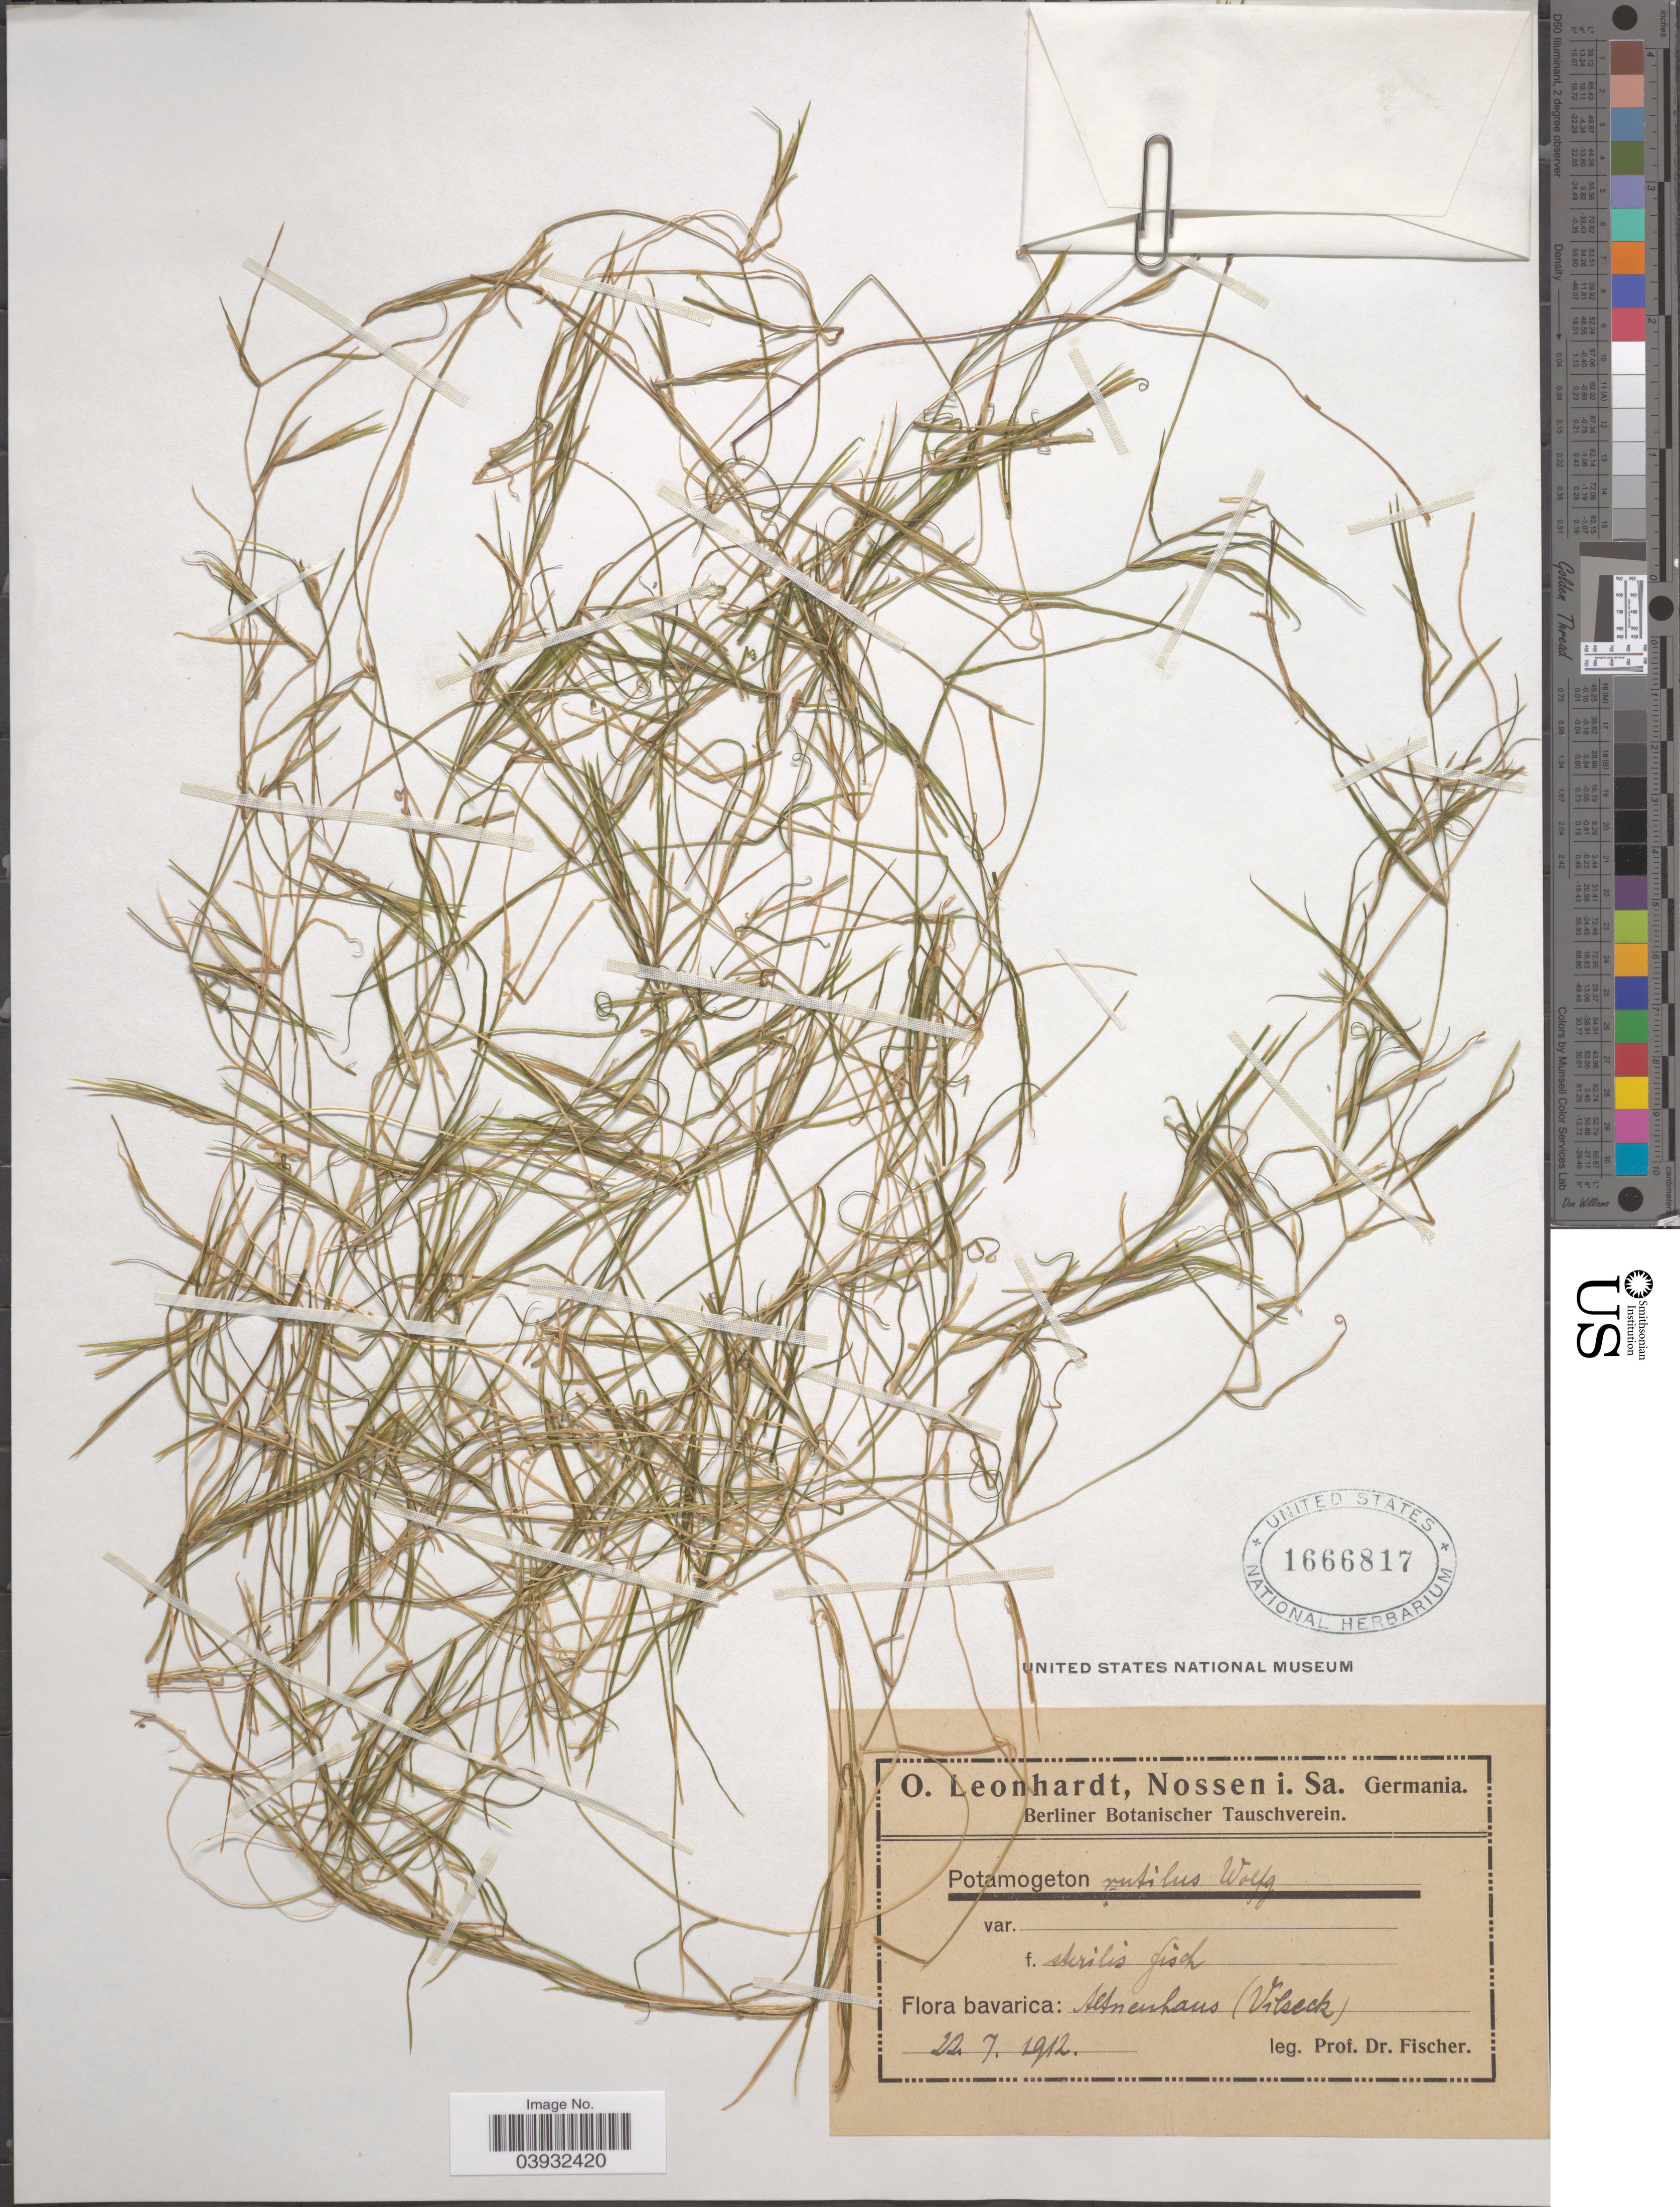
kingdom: Plantae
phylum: Tracheophyta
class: Liliopsida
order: Alismatales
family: Potamogetonaceae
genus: Potamogeton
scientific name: Potamogeton rutilus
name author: Wolfg.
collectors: -- Fischer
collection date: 1912-07-22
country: Germany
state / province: Bayern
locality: Bavarica: Altneuhaus (Vilseck).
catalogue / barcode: US 1666817